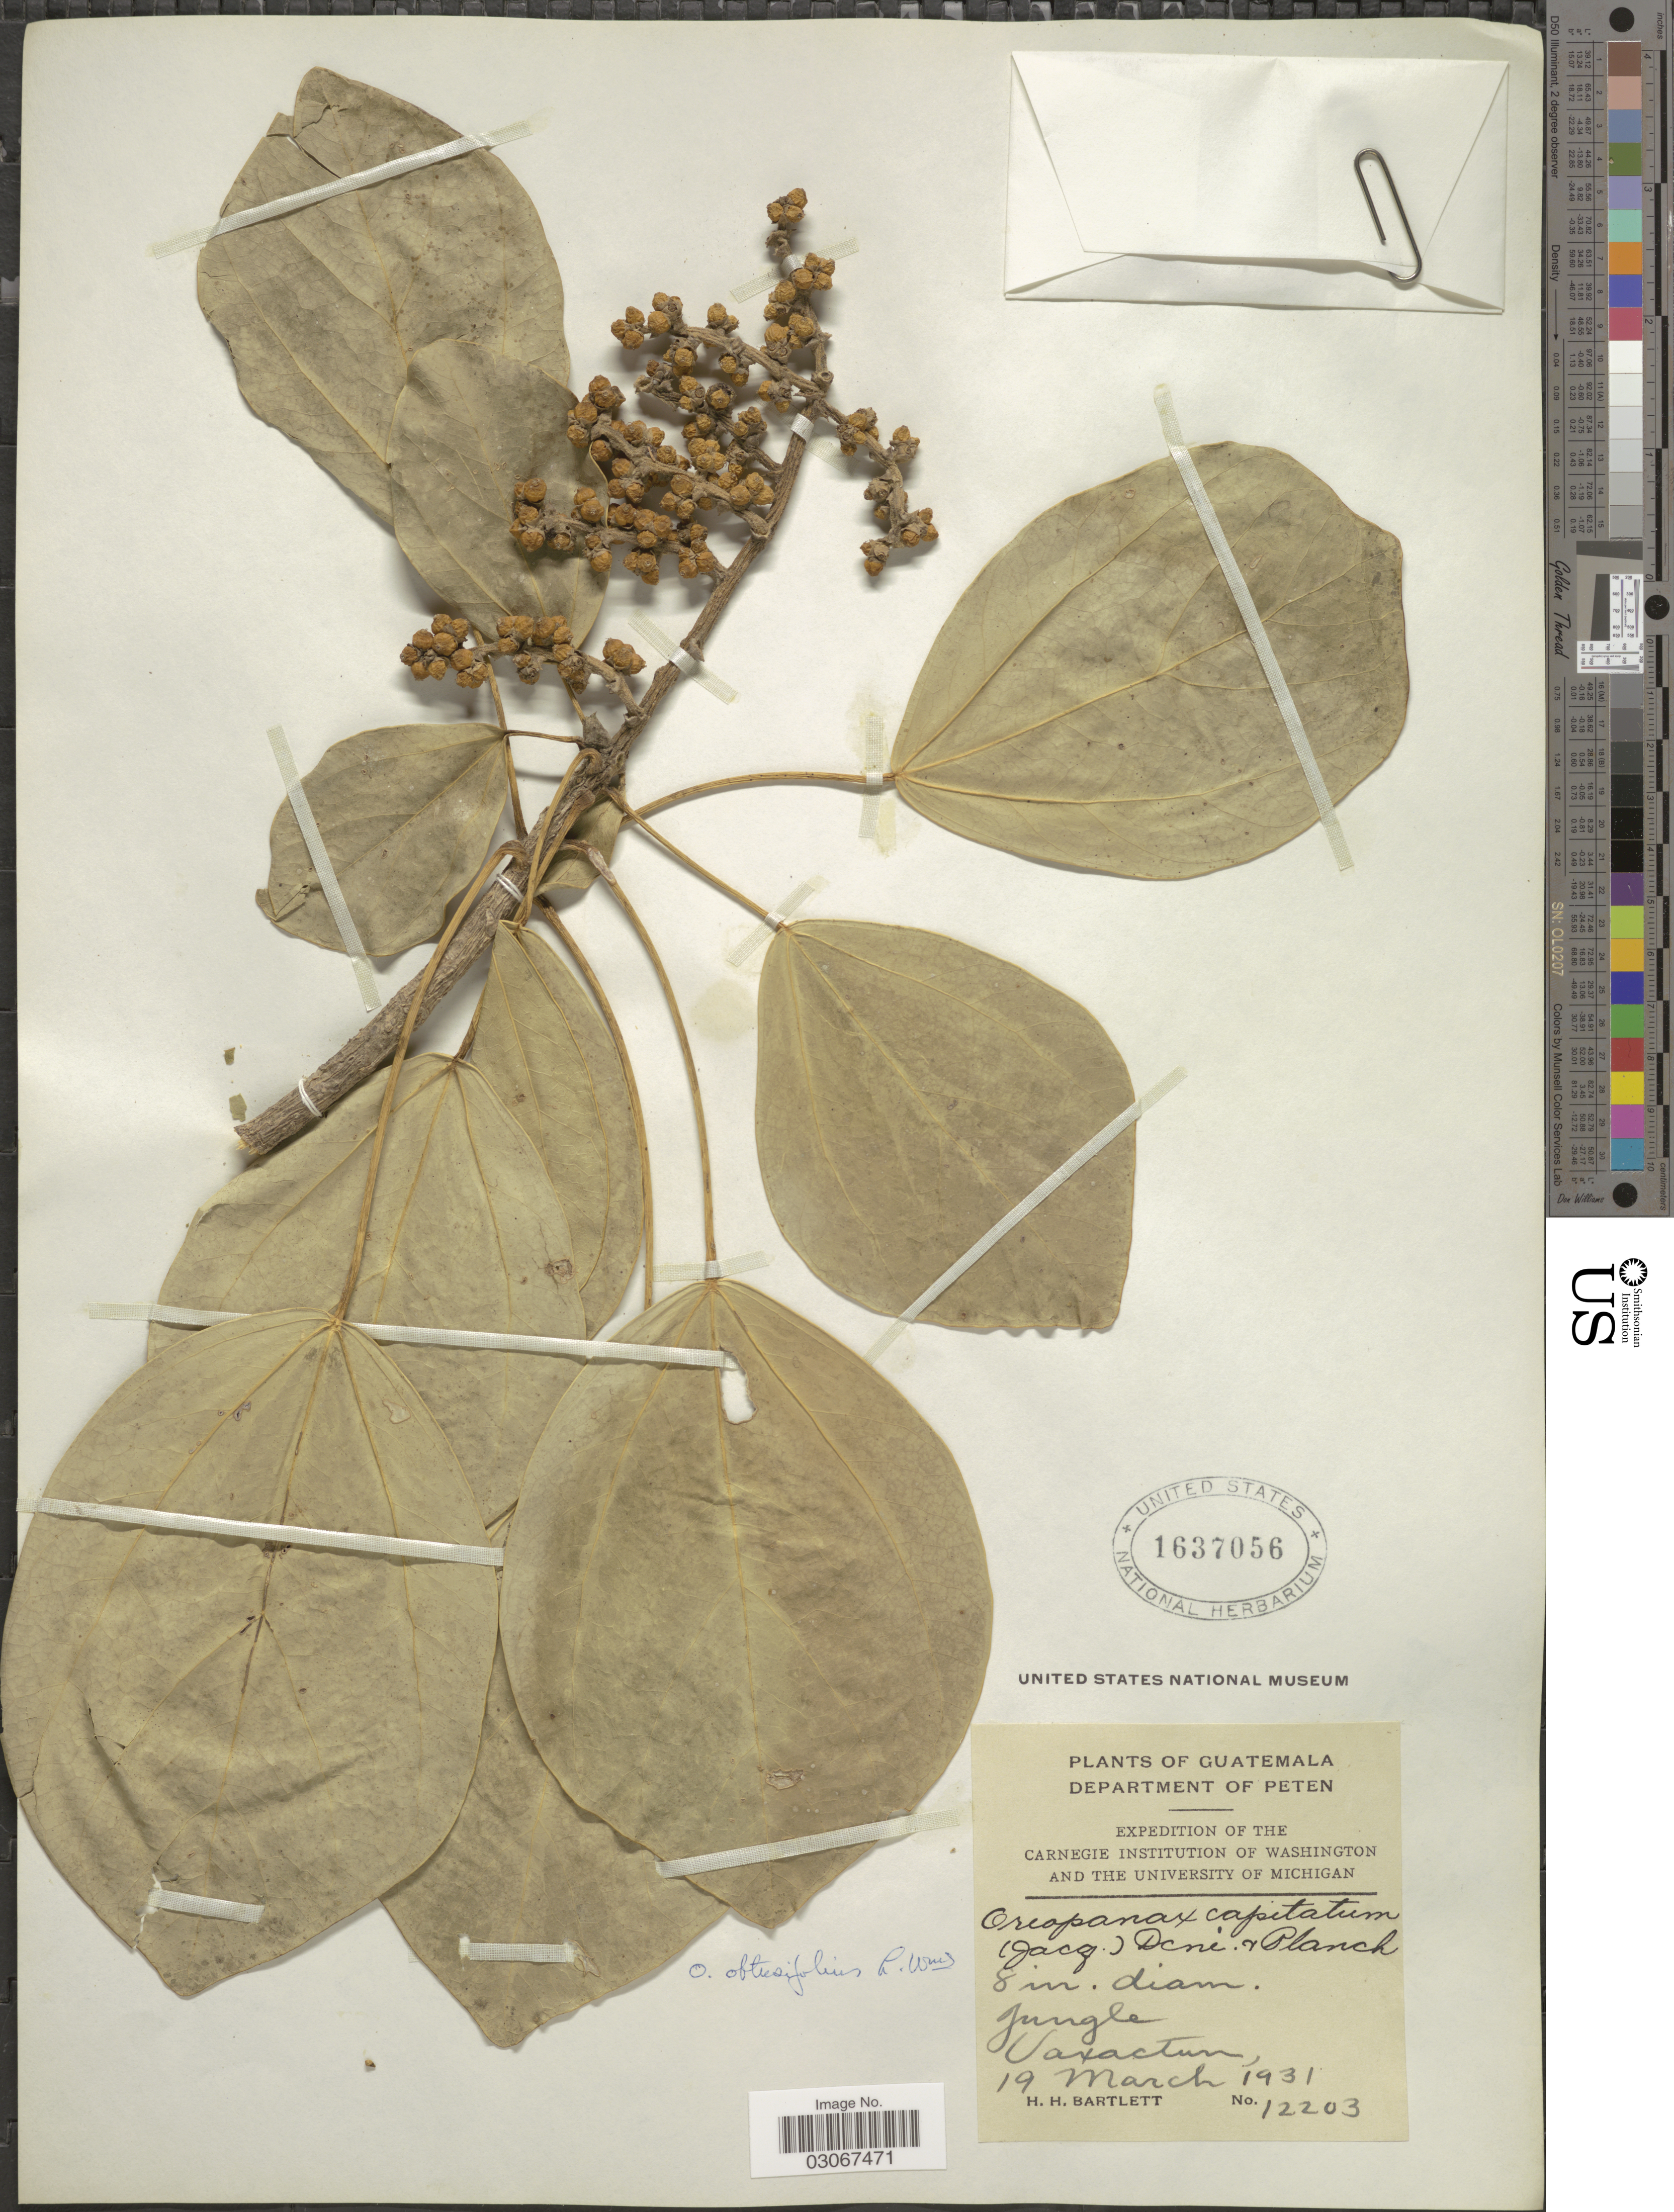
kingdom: Plantae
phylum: Tracheophyta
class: Magnoliopsida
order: Apiales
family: Araliaceae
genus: Oreopanax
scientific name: Oreopanax obtusifolius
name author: L.O. Williams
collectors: H. H. Bartlett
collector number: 12203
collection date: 1931-03-19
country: Guatemala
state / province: El Petén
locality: Department of Peten. Uaxactun.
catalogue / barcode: US 1637056